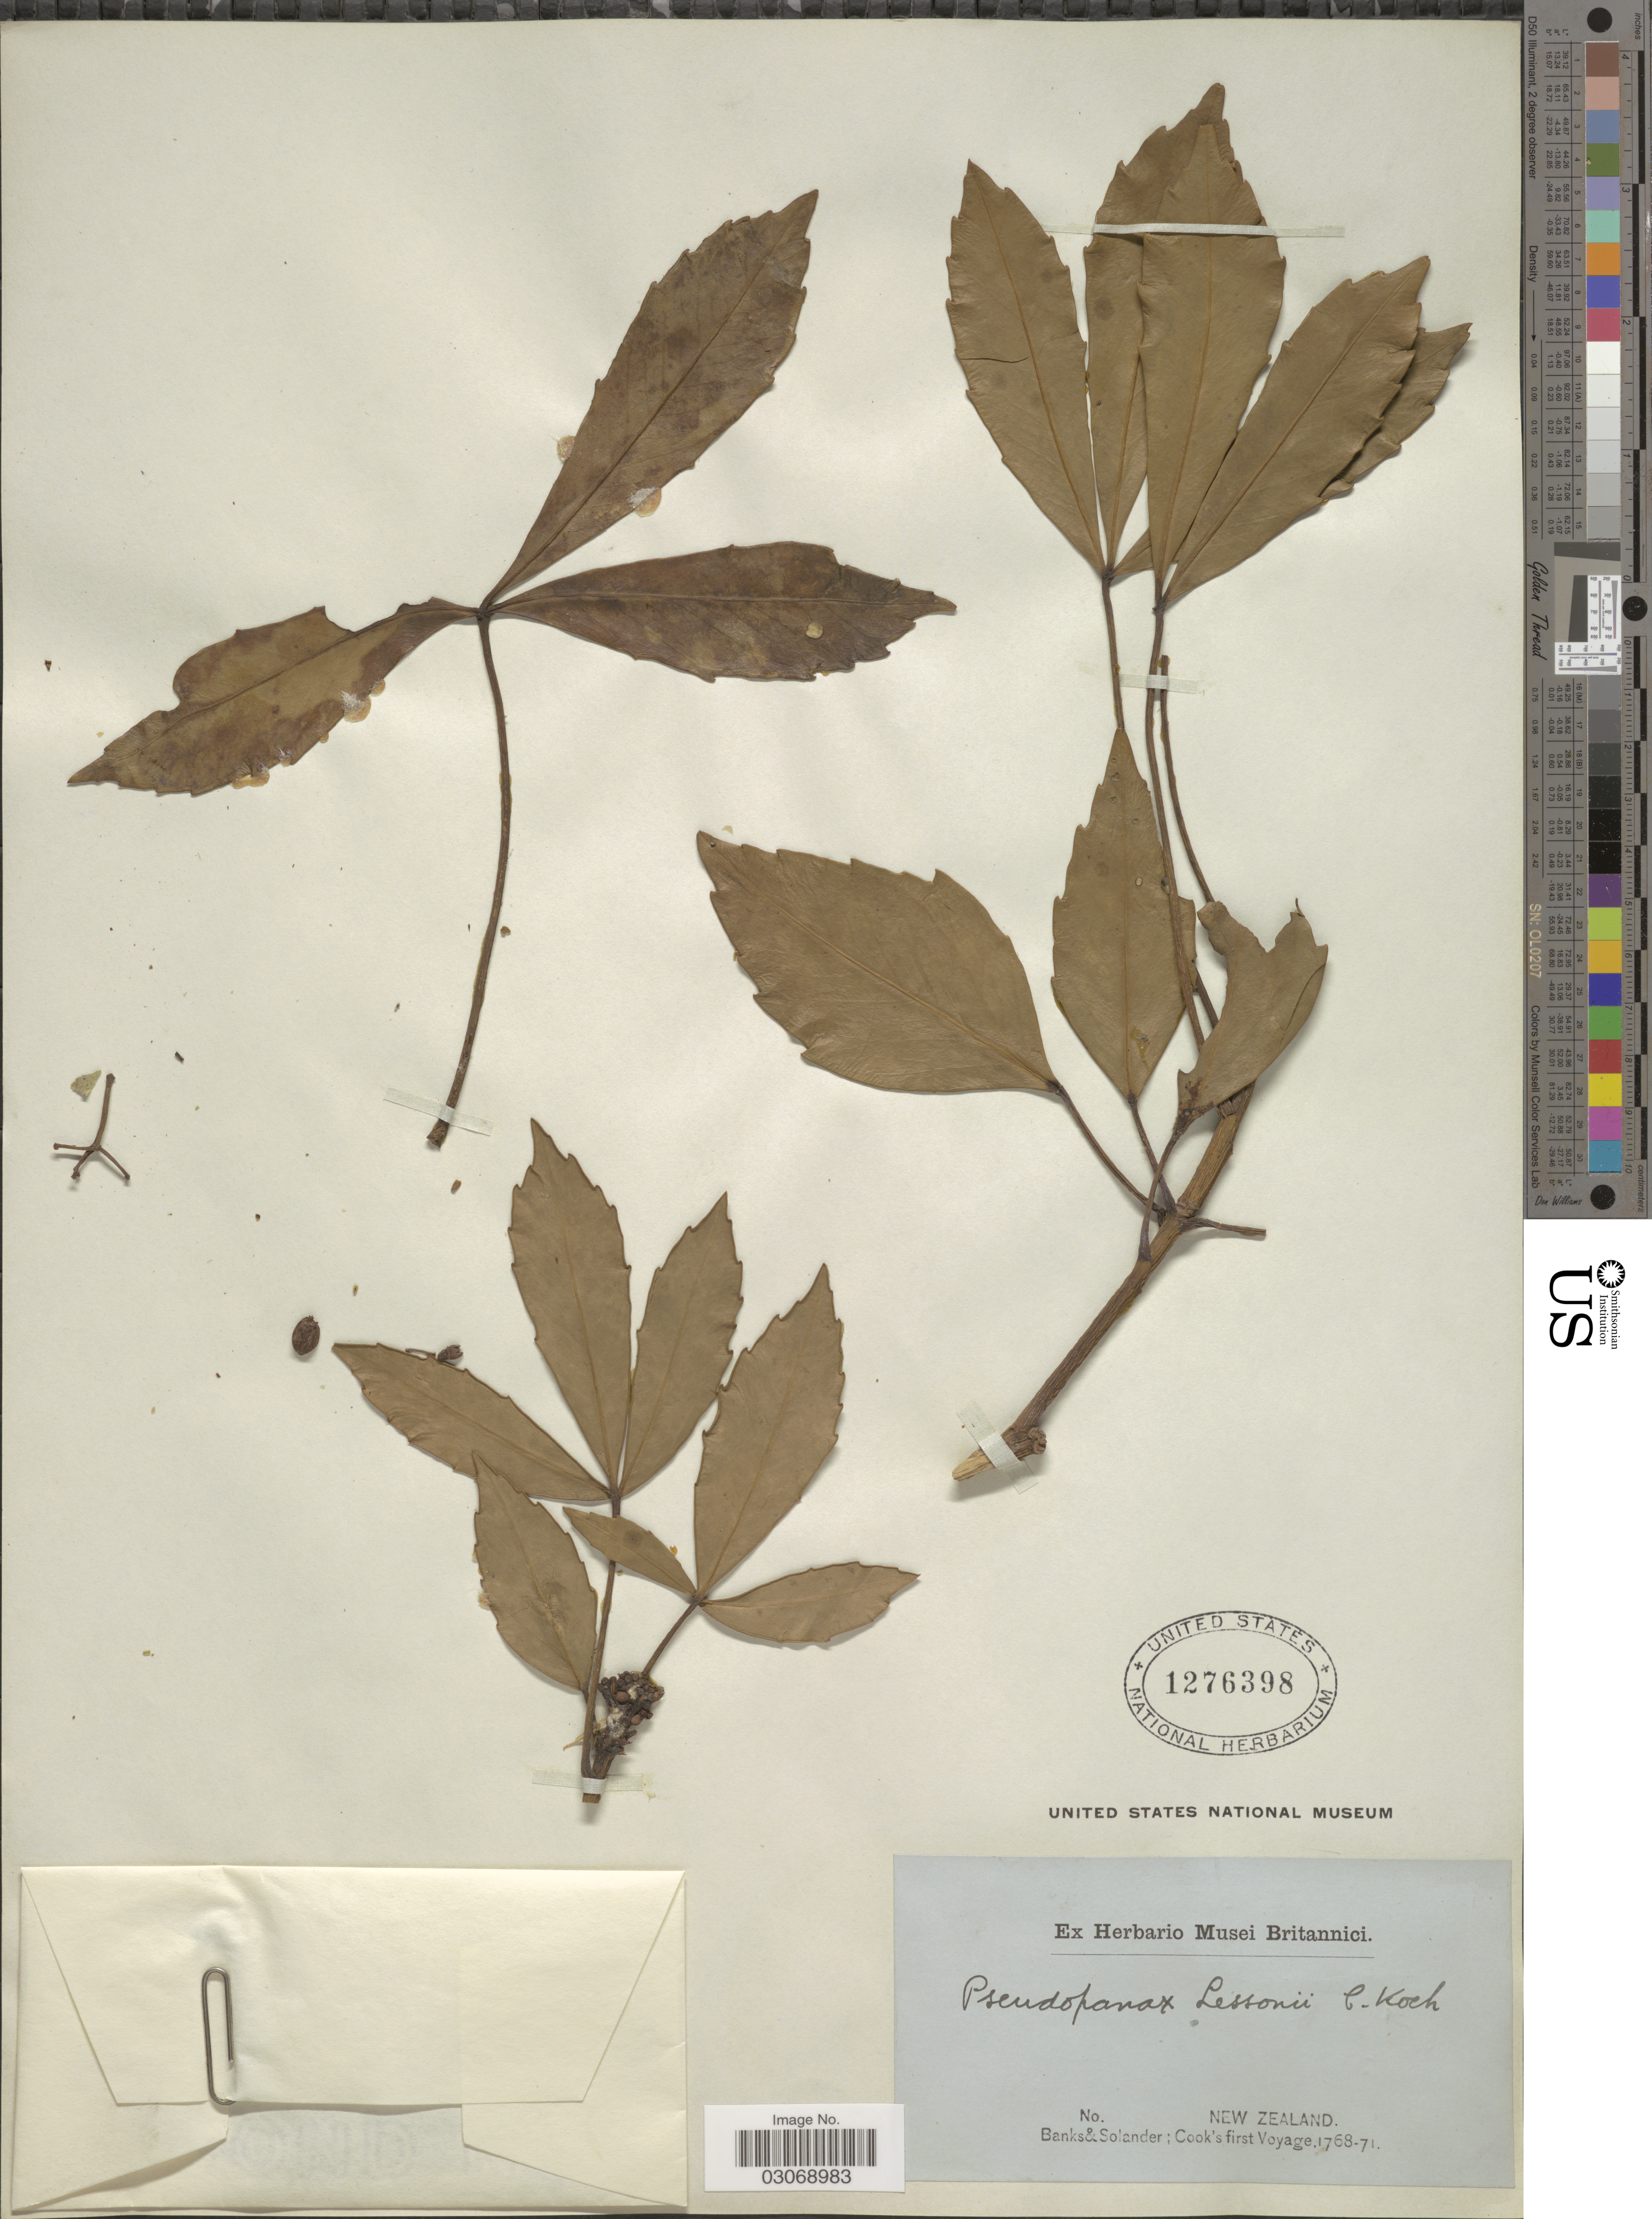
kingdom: Plantae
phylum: Tracheophyta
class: Magnoliopsida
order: Apiales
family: Araliaceae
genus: Pseudopanax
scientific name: Pseudopanax lessonii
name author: (DC.) K. Koch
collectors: -- Banks & -- Solander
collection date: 1768/1771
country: New Zealand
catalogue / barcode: US 1276398